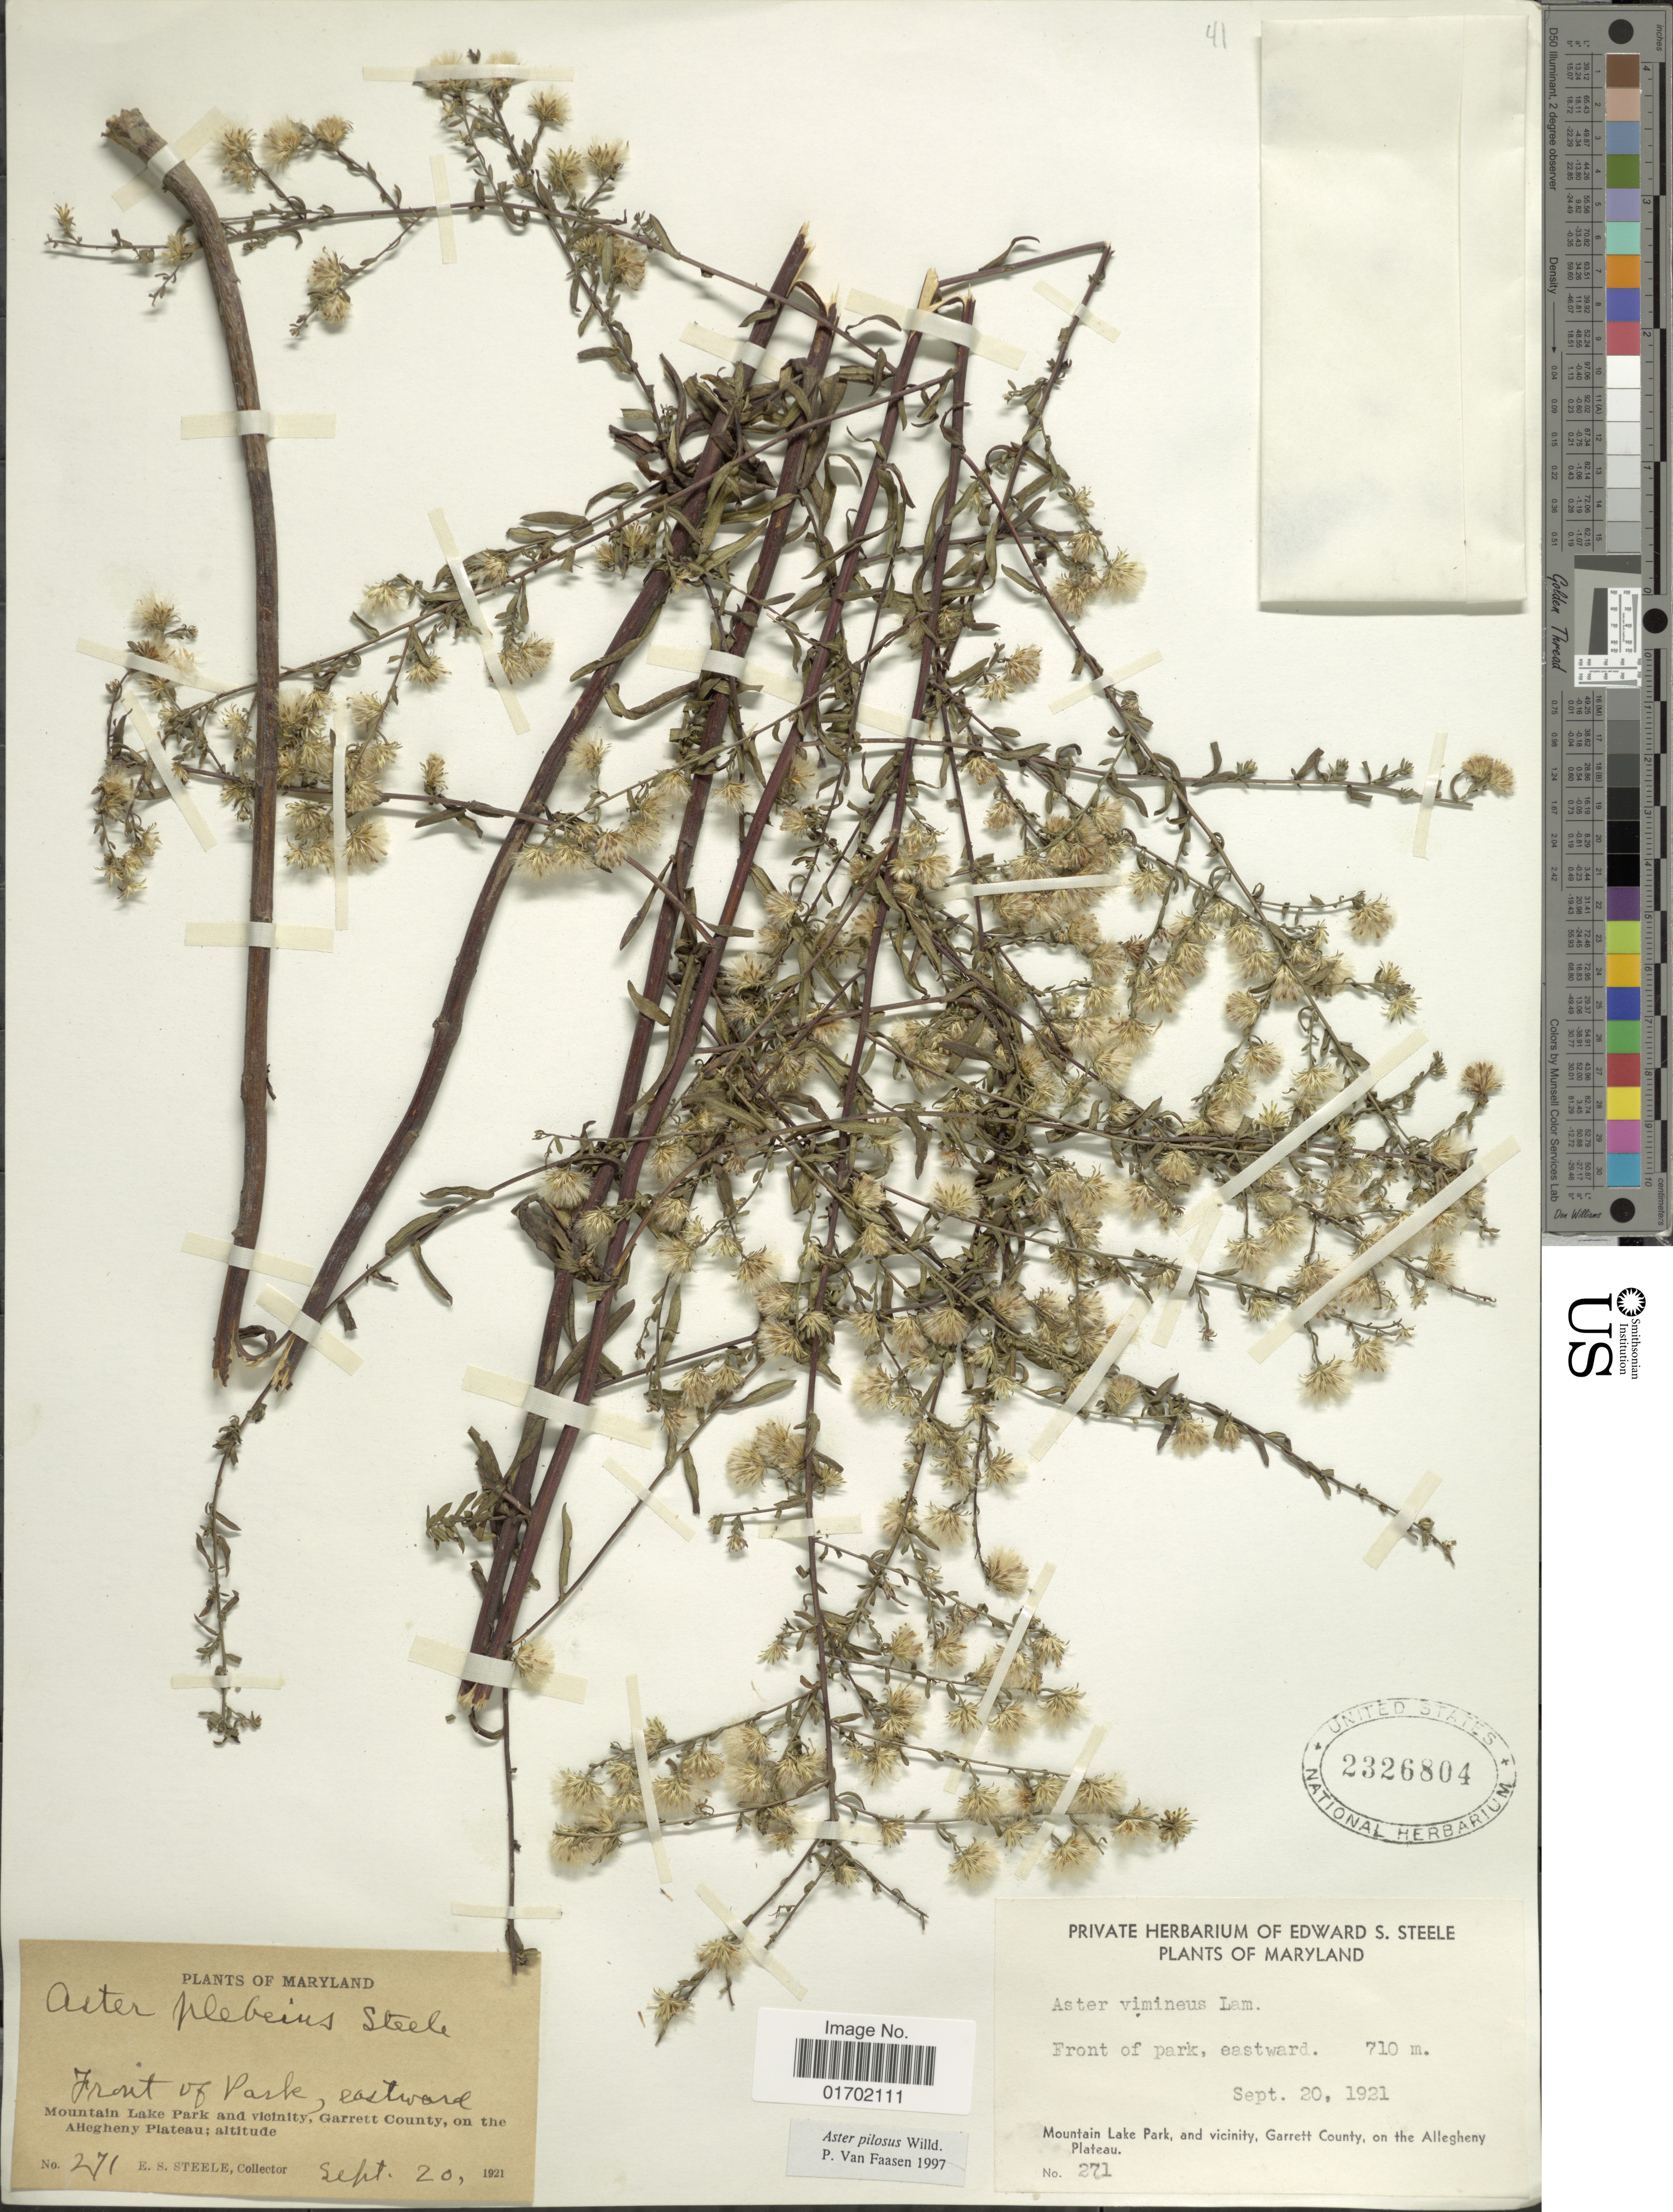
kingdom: Plantae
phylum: Tracheophyta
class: Magnoliopsida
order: Asterales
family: Asteraceae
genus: Symphyotrichum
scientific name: Symphyotrichum pilosum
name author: (Willd.) G.L. Nesom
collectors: E. Steele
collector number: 271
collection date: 1921-09-20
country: United States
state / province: Maryland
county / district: Garrett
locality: Mountain Lake Parkand vicinity, Garrett County, on the Allegheny Plateau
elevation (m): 710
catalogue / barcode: US 2326804